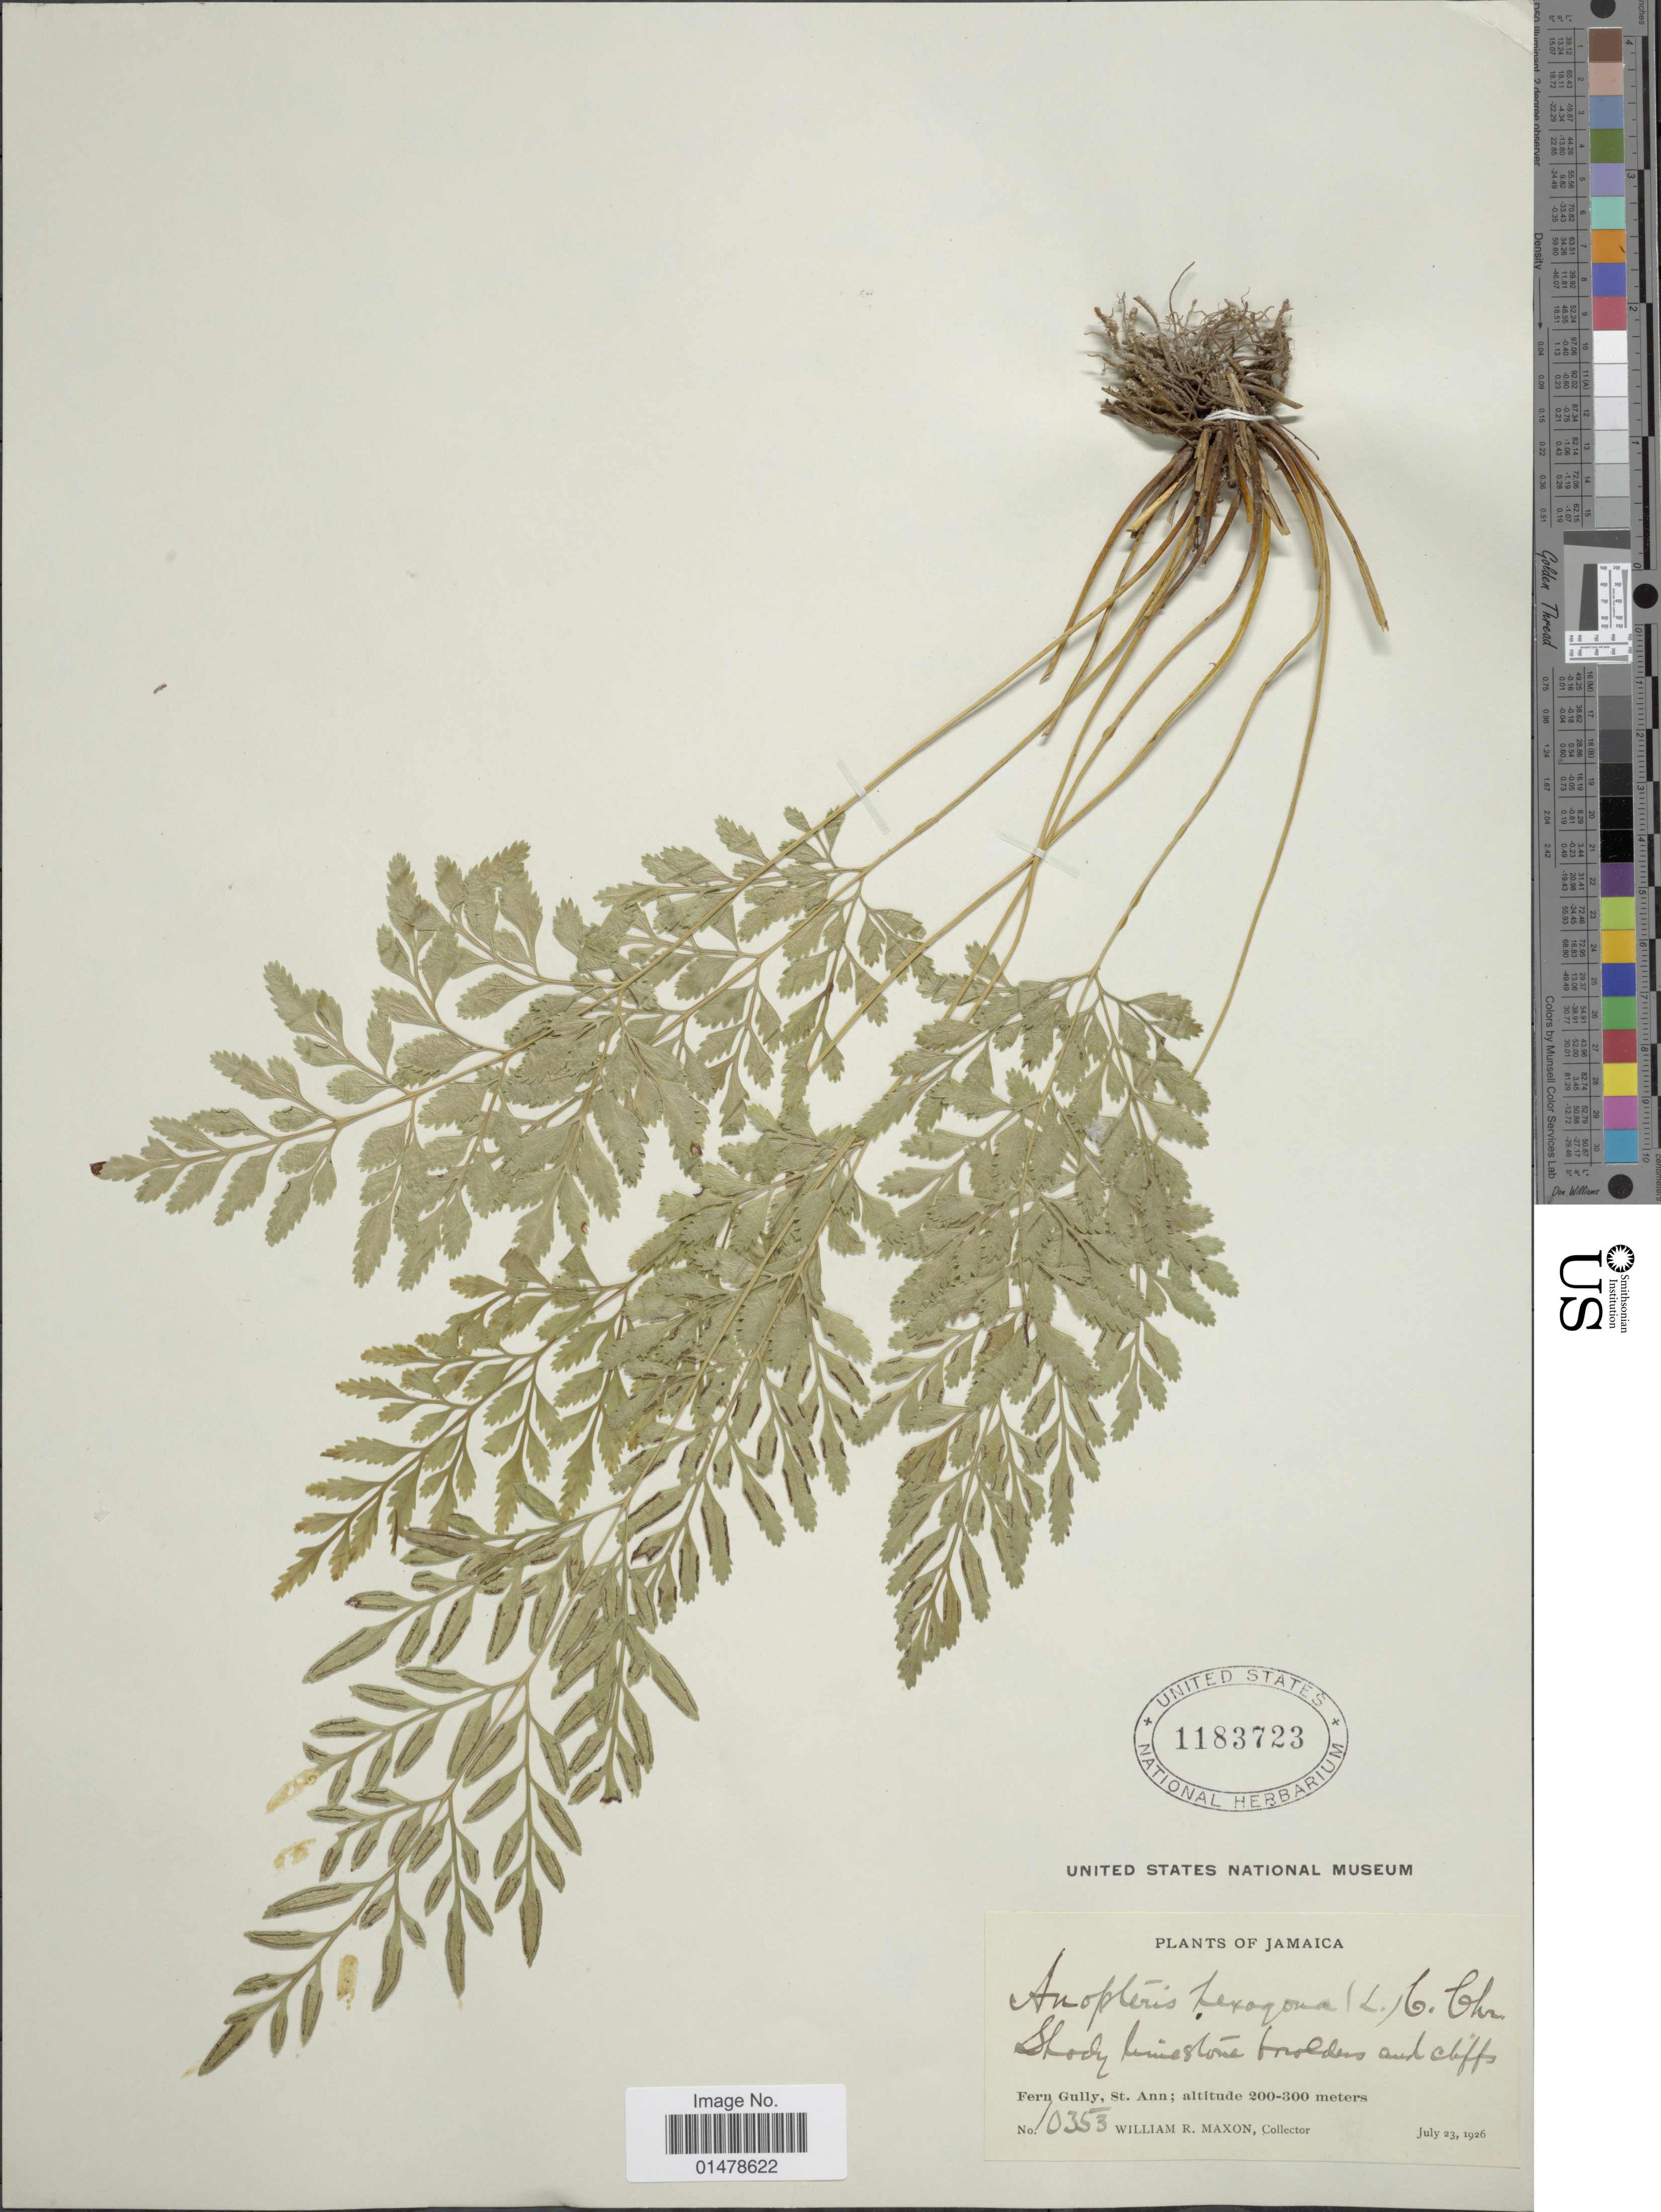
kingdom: Plantae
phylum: Tracheophyta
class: Polypodiopsida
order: Polypodiales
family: Pteridaceae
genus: Pteris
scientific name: Pteris hexagona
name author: (L.) Proctor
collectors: W. R. Maxon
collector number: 10353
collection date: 1926-07-23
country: Jamaica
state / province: Saint Ann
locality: Fern Gully, St. Ann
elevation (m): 200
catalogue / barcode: US 1183723